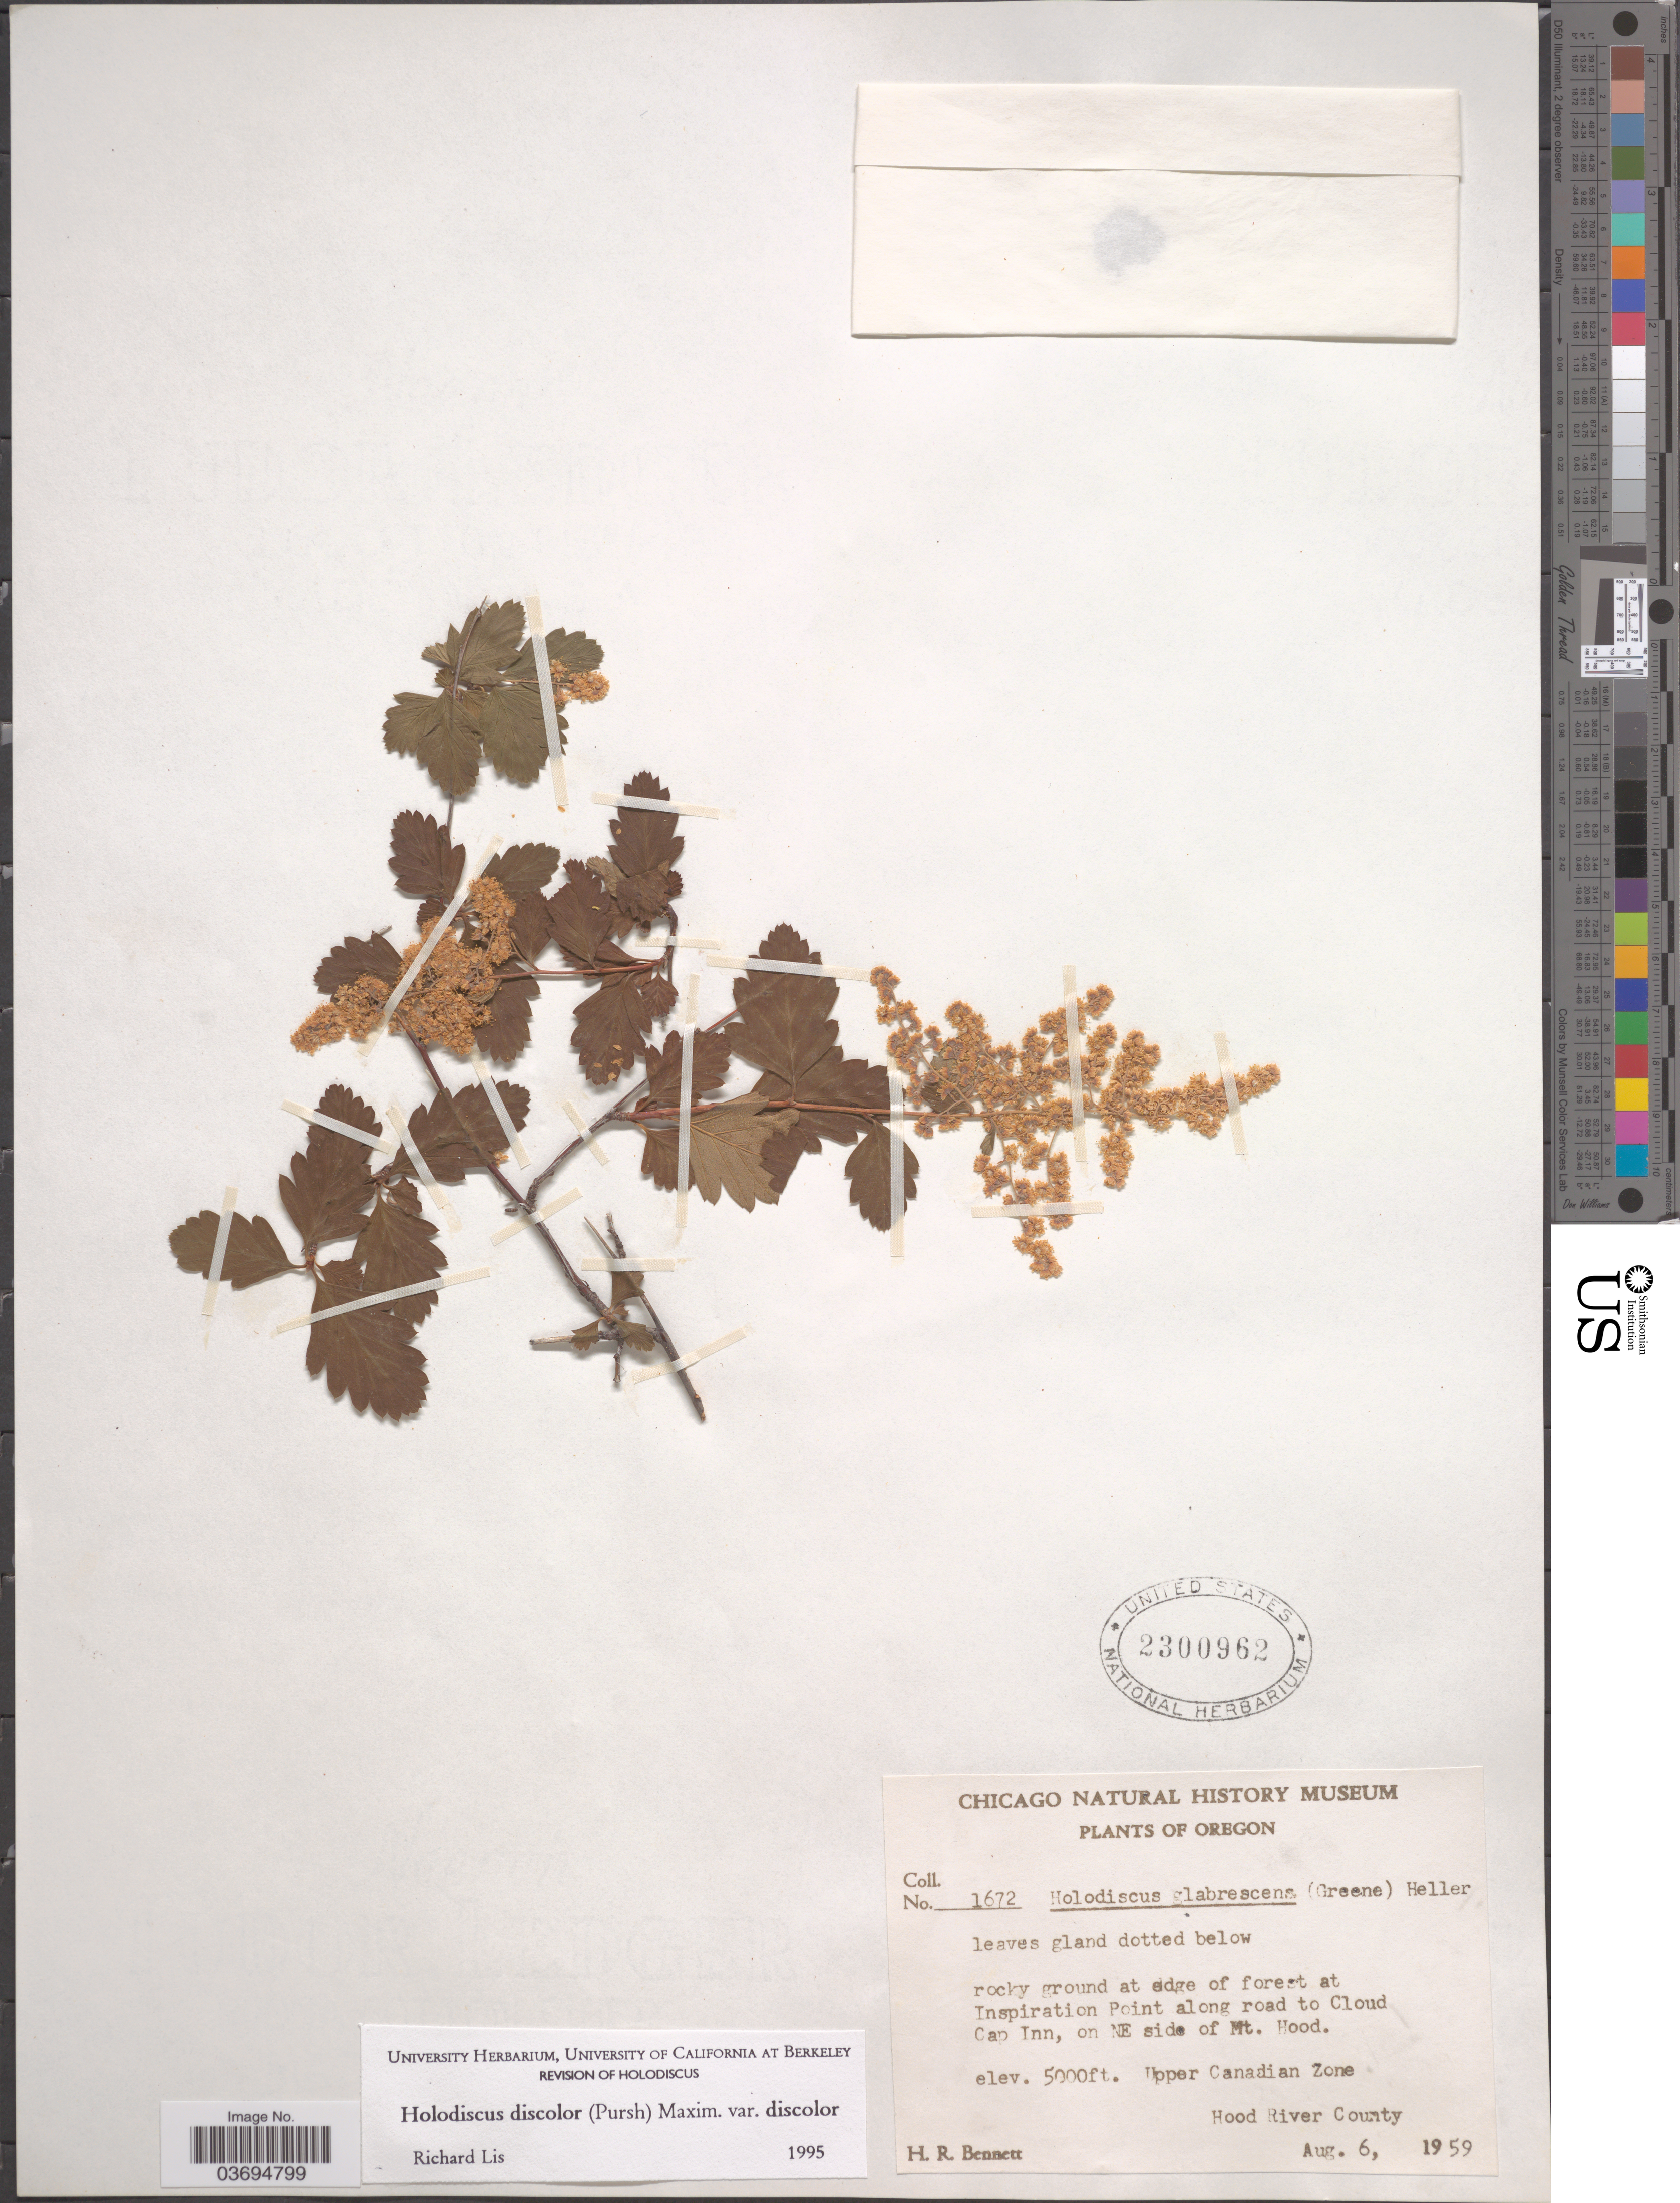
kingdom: Plantae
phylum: Tracheophyta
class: Magnoliopsida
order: Rosales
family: Rosaceae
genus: Holodiscus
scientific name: Holodiscus discolor var. discolor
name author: (Pursh) Maxim.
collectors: H. R. Bennett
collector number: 1672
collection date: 1959-08-06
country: United States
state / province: Oregon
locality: Rocky ground at edge of forest at Inspiration Point along road to Cloud Cap Inn, on NE side of Mt. Hood. Upper Canadian Zone. Hood River County.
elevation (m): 1524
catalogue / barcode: US 2300962